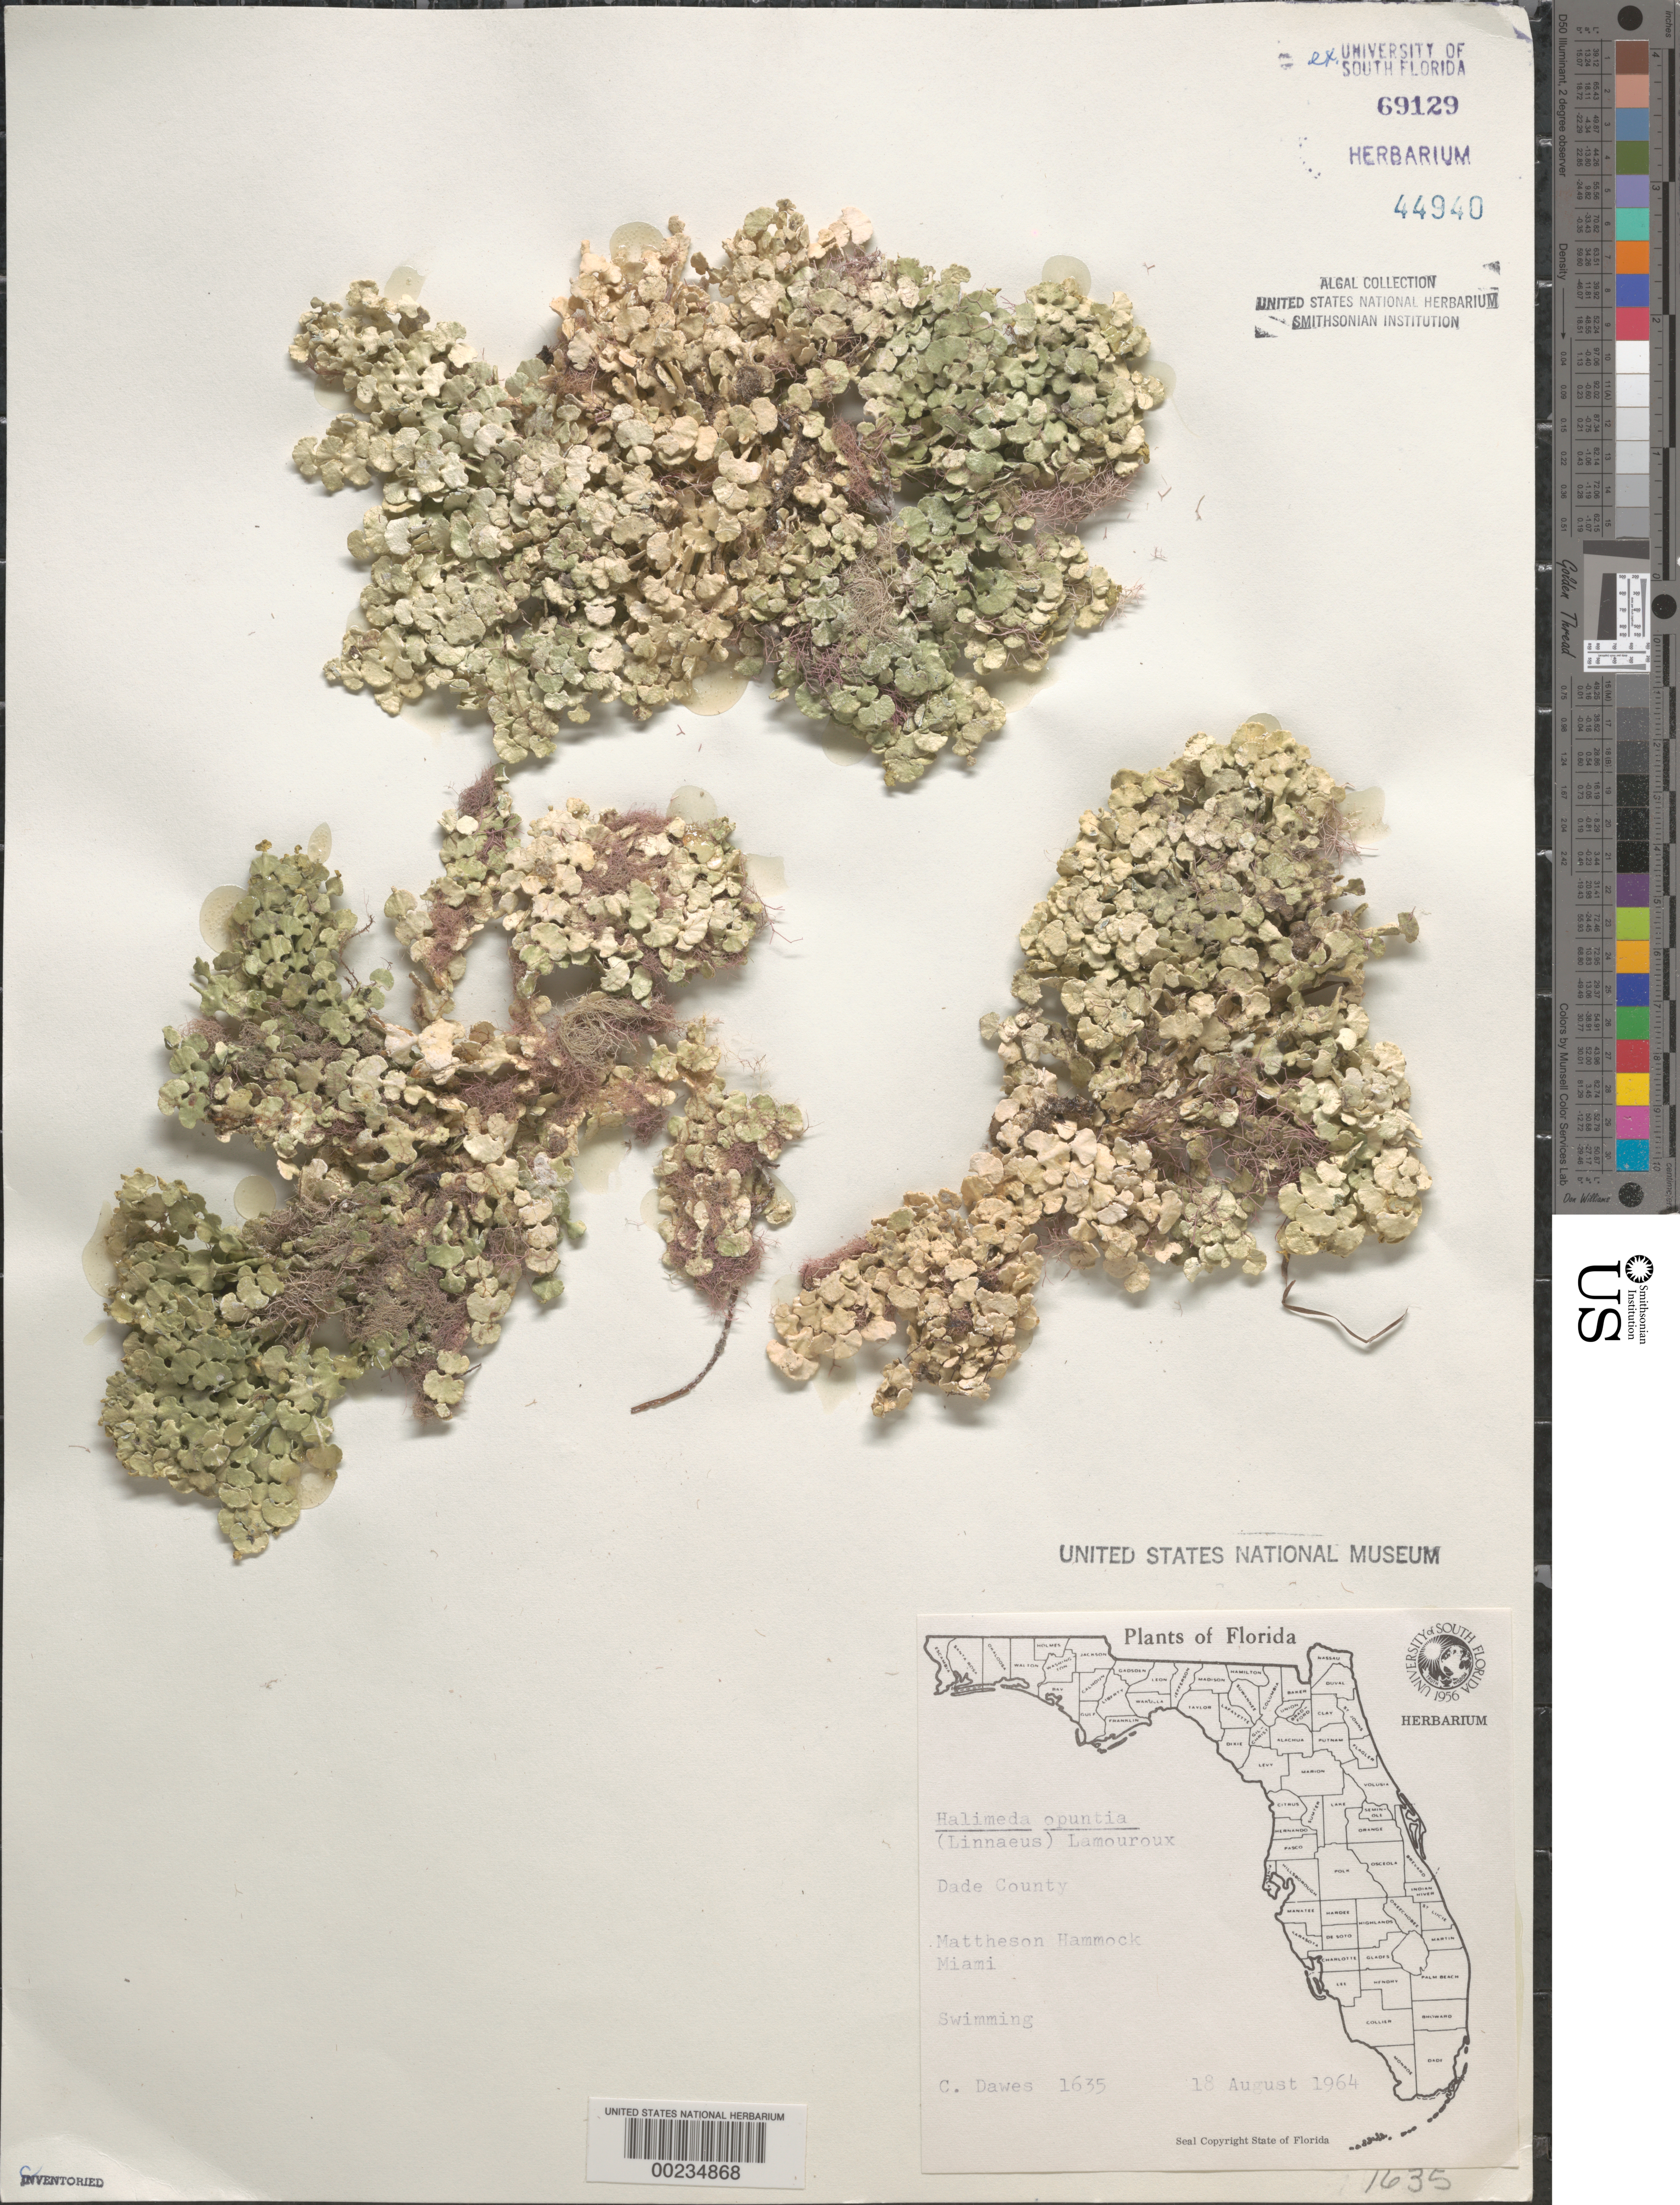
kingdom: Plantae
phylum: Chlorophyta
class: Ulvophyceae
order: Bryopsidales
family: Halimedaceae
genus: Halimeda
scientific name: Halimeda opuntia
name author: (L.) J.V.Lamouroux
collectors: C. Dawes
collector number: Cjd 1635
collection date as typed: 18 Aug 1964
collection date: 1964-08-18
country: United States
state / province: Florida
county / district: Miami-Dade County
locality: Matheson Hammock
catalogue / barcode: US 44940